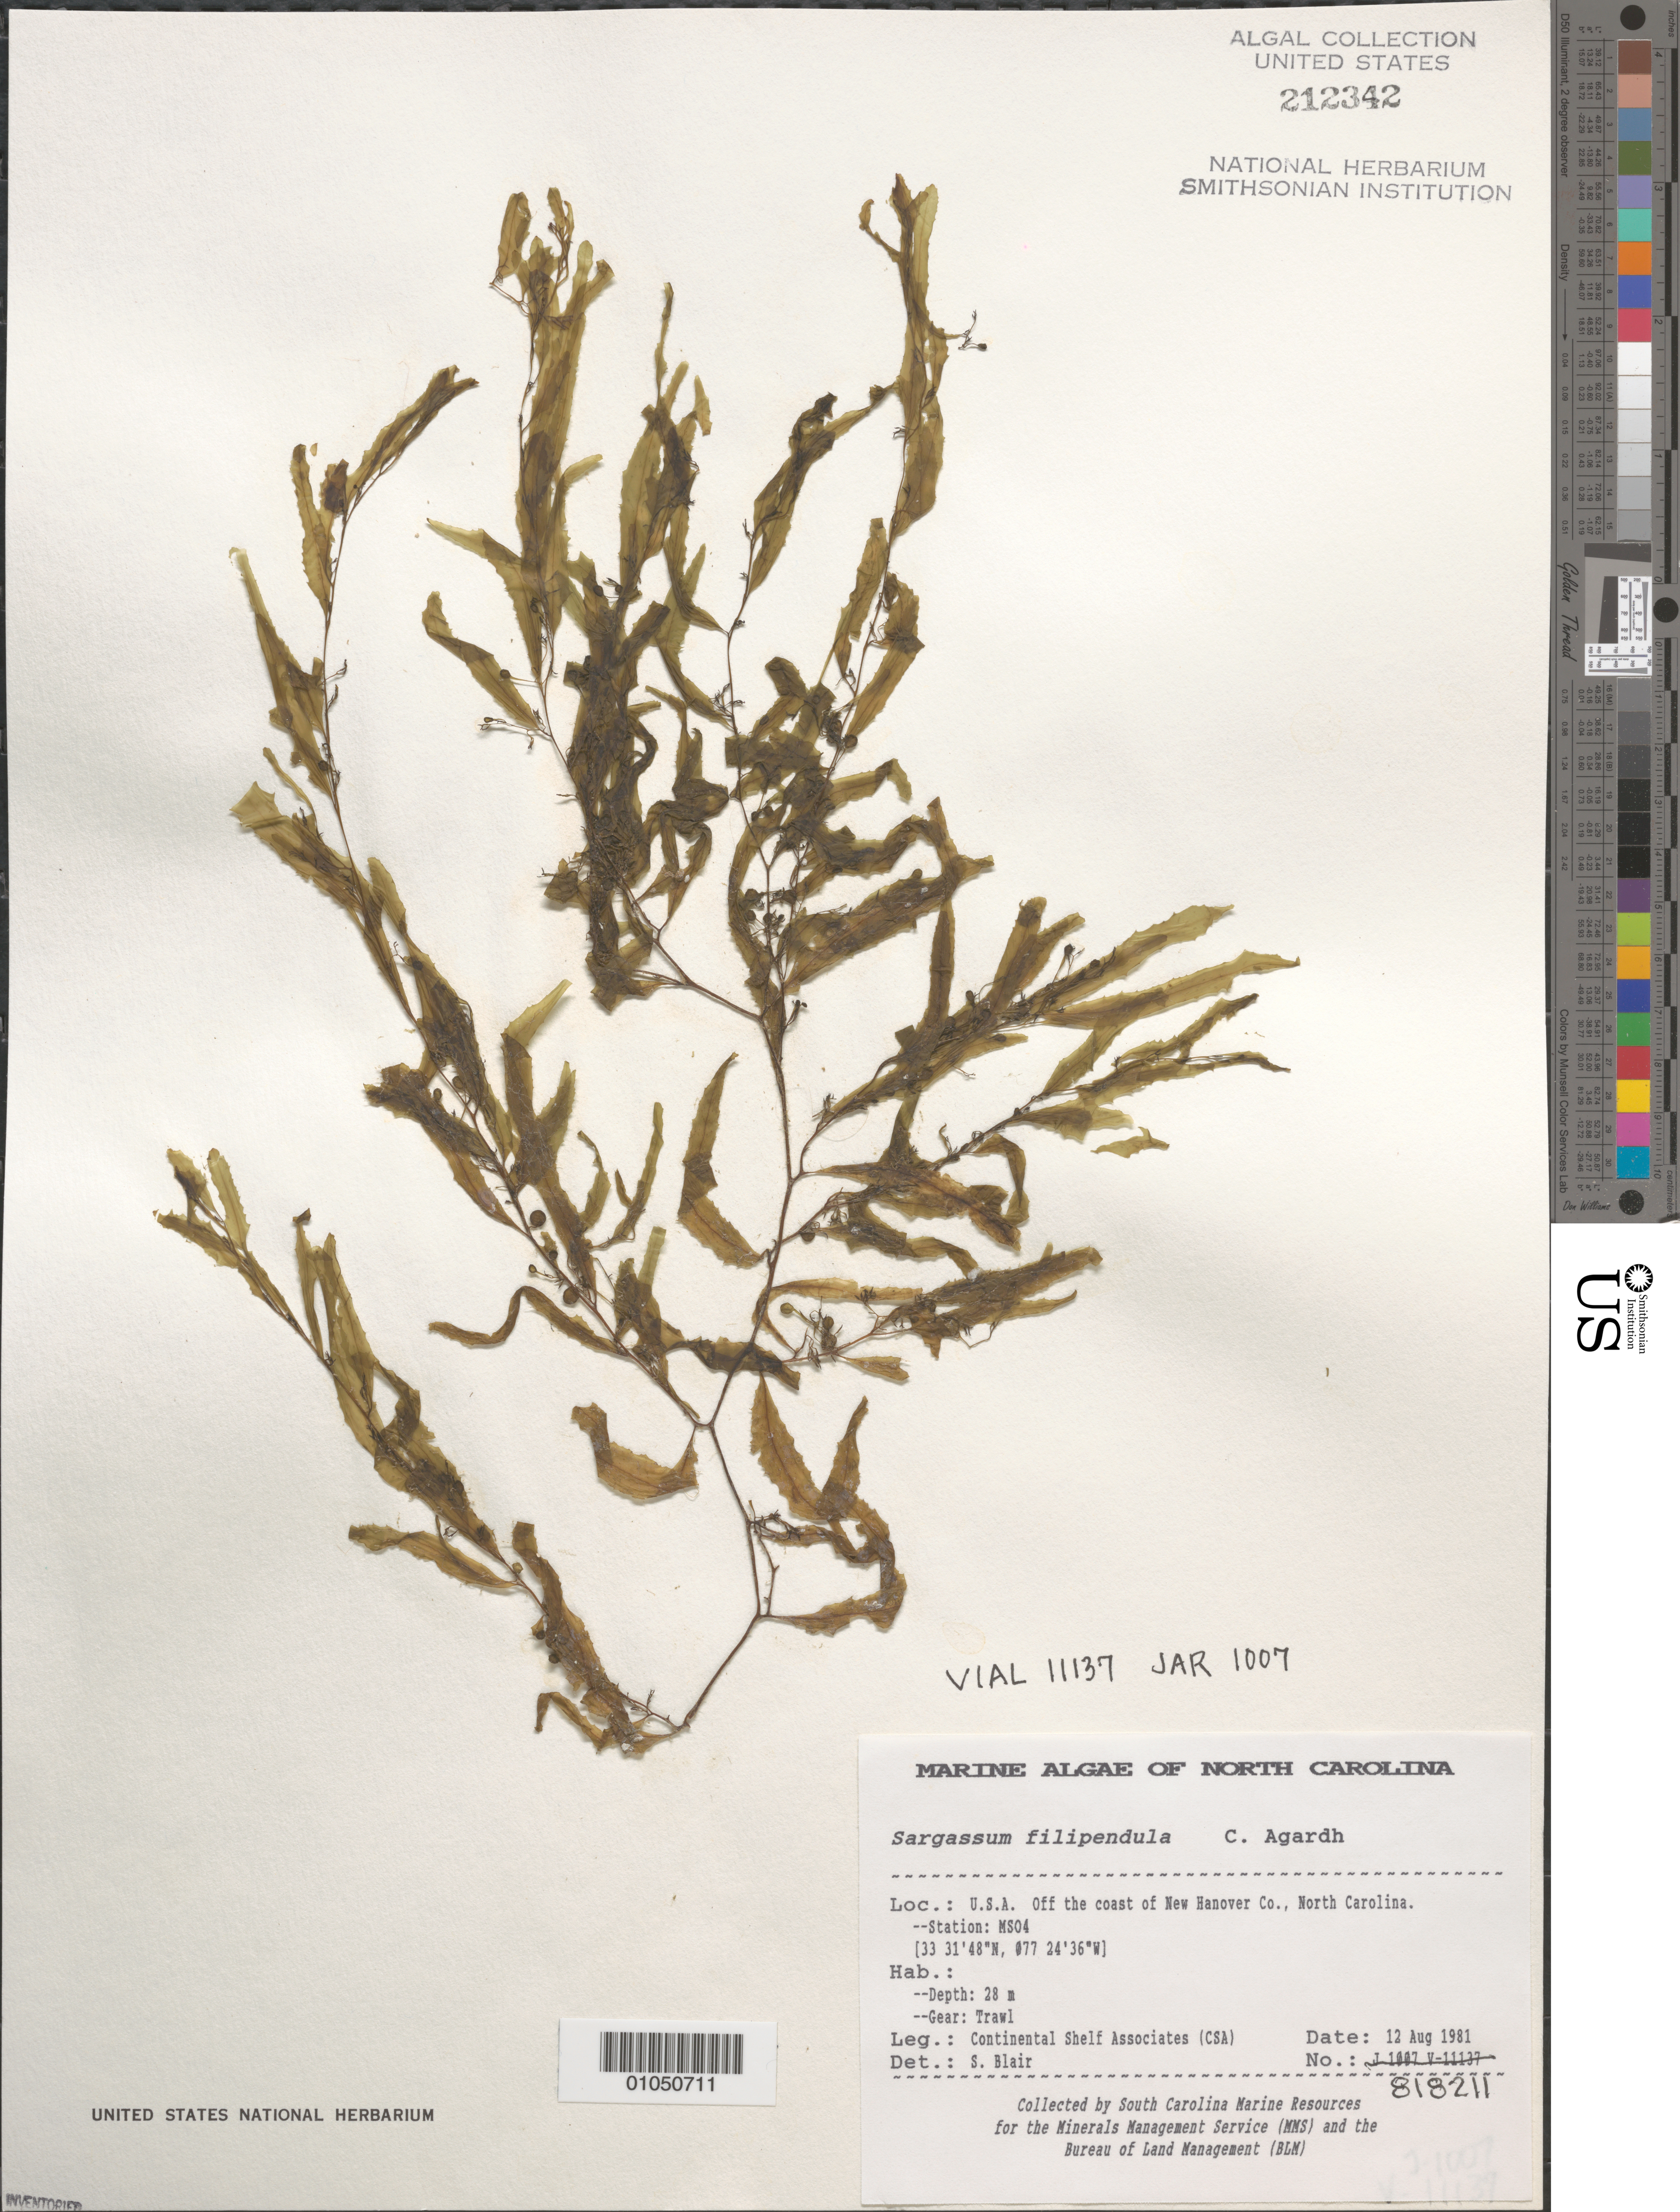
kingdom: Chromista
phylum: Ochrophyta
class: Phaeophyceae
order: Fucales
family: Sargassaceae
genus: Sargassum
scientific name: Sargassum filipendula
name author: C. Agardh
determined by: Blair, S. M.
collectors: Continental Shelf Associates for the MMS/BLM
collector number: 818211 Station MS04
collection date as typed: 12 Aug 1981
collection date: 1981-08-12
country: United States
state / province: North Carolina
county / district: New Hanover County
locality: Off coast of New Hanover County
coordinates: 33 31'48"N, 77 24'36"W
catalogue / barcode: US 212342